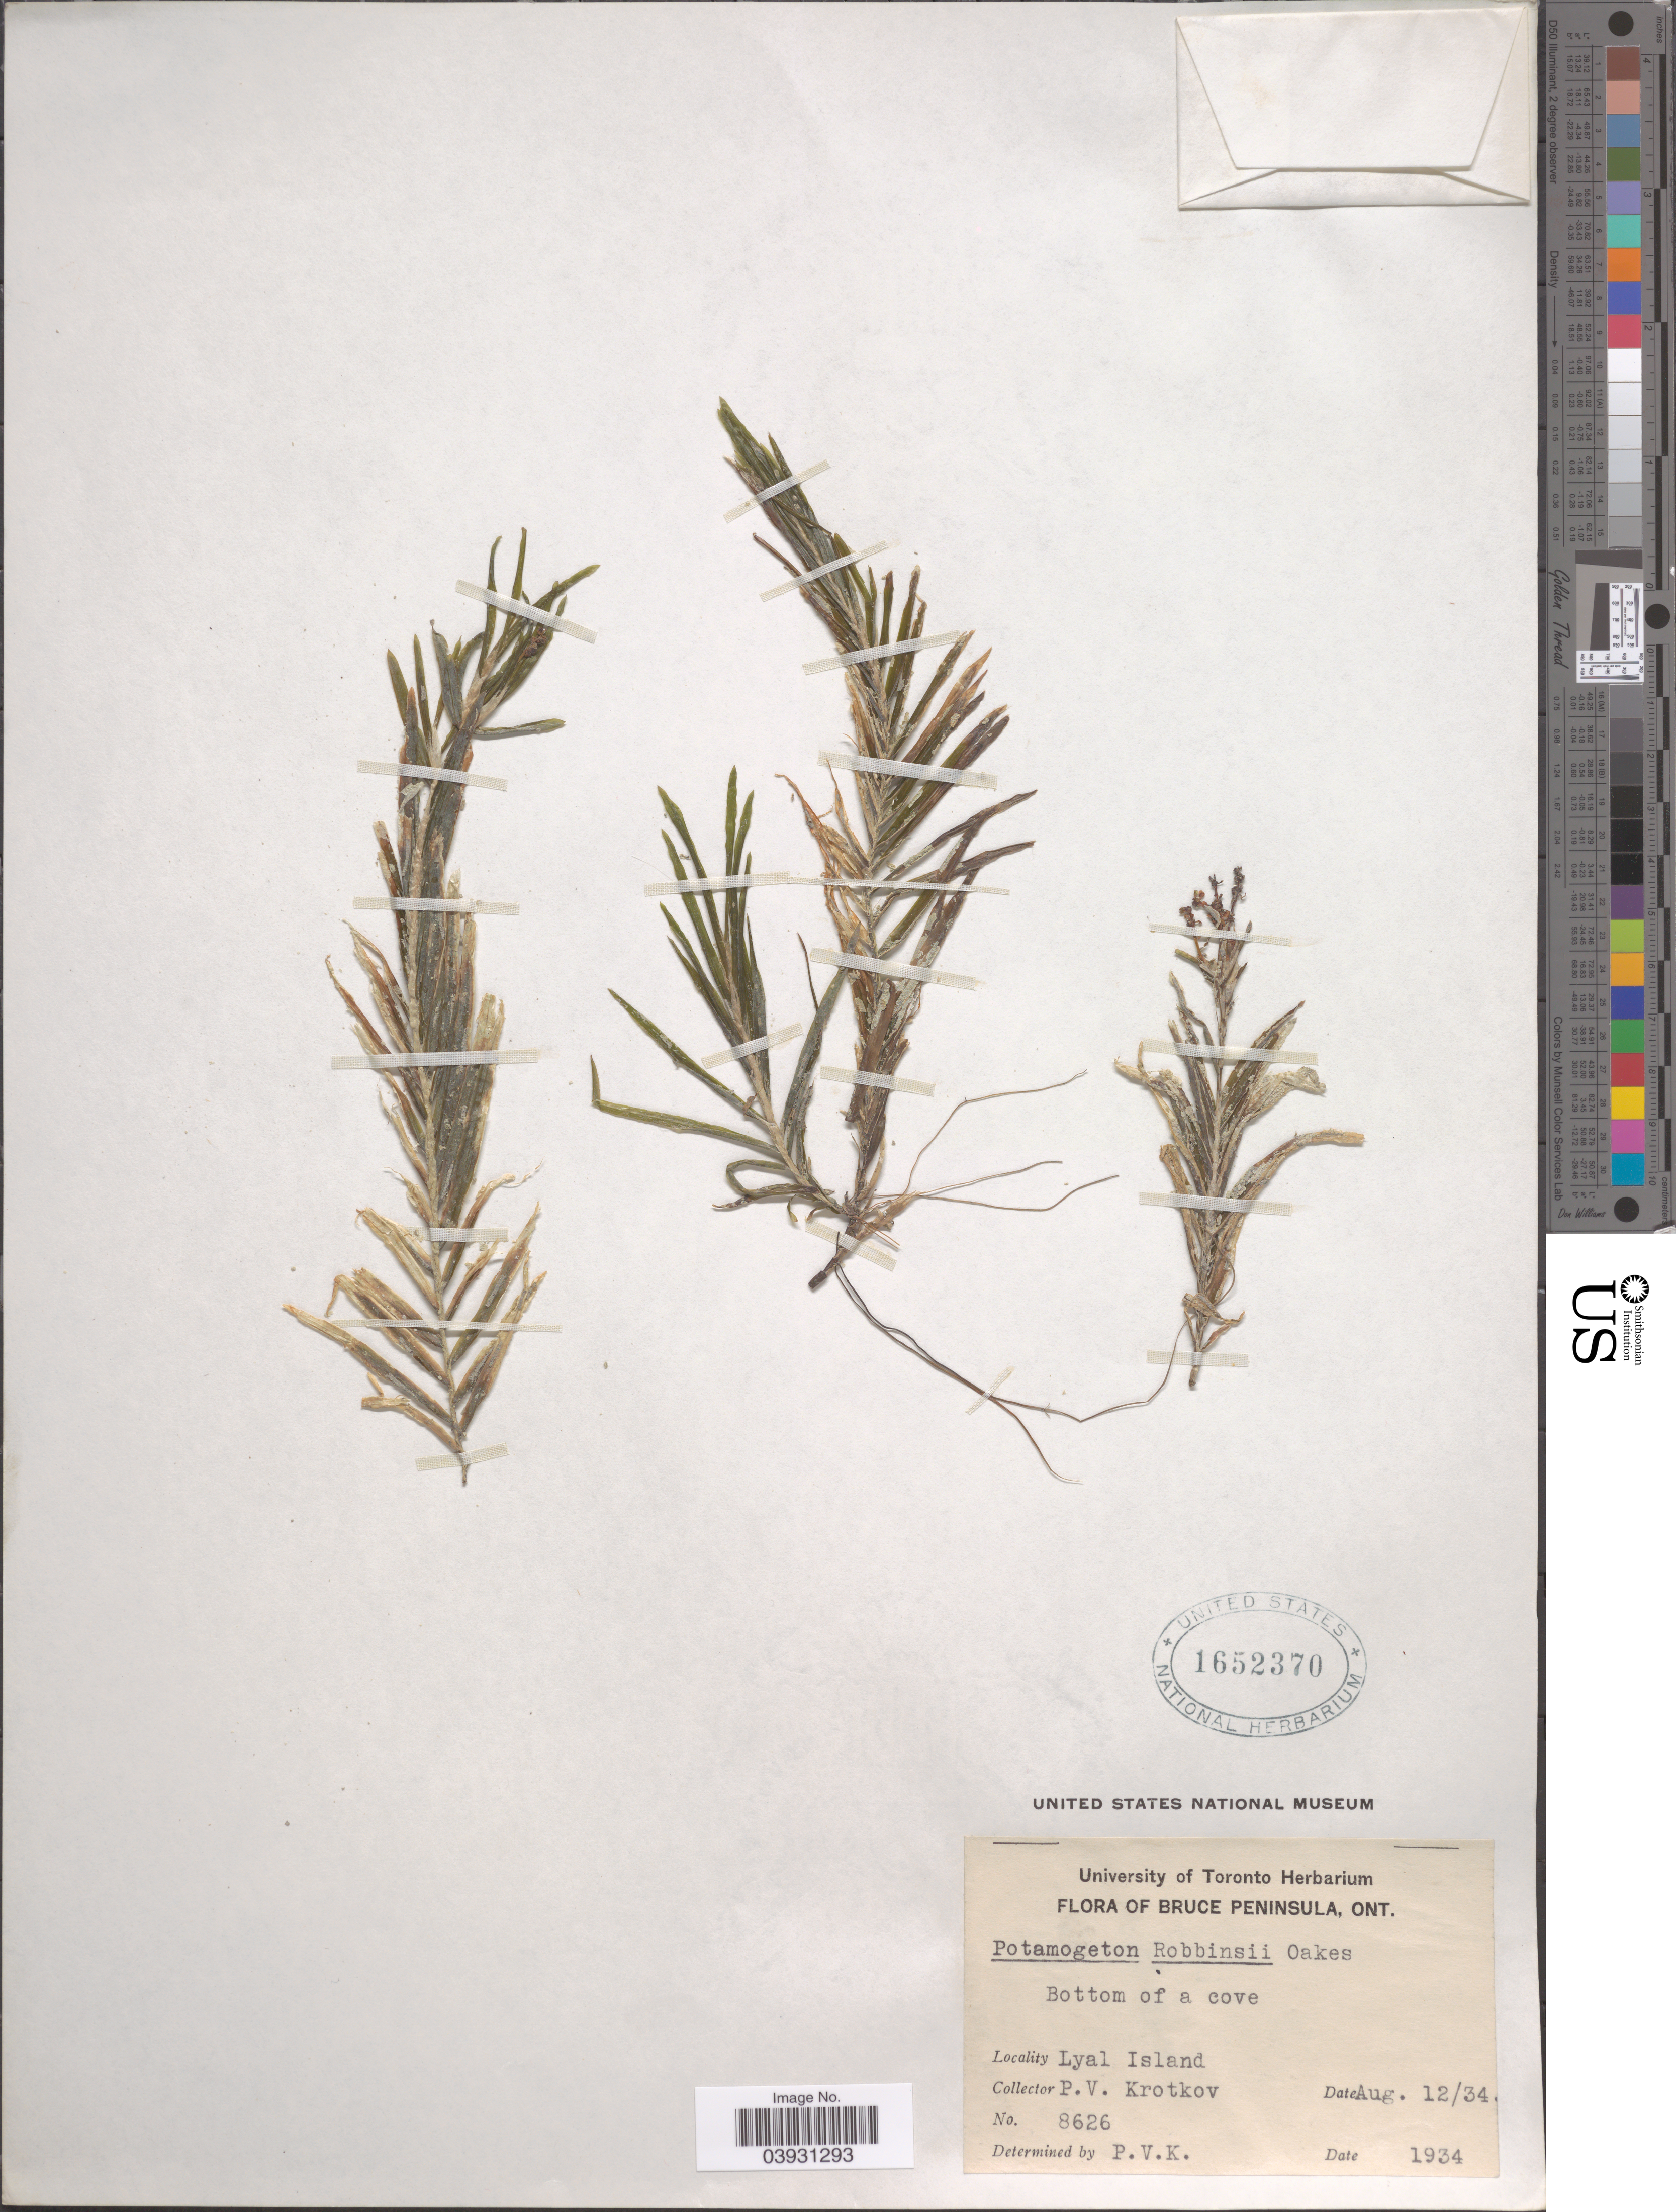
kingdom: Plantae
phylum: Tracheophyta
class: Liliopsida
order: Alismatales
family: Potamogetonaceae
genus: Potamogeton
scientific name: Potamogeton robbinsii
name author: Oakes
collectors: P. V. Krotkov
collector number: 8626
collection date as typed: Transcribed d/m/y: 12/8/34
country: Canada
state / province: Ontario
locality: Bruce Peninsula. Lyal Island.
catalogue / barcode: US 1652370